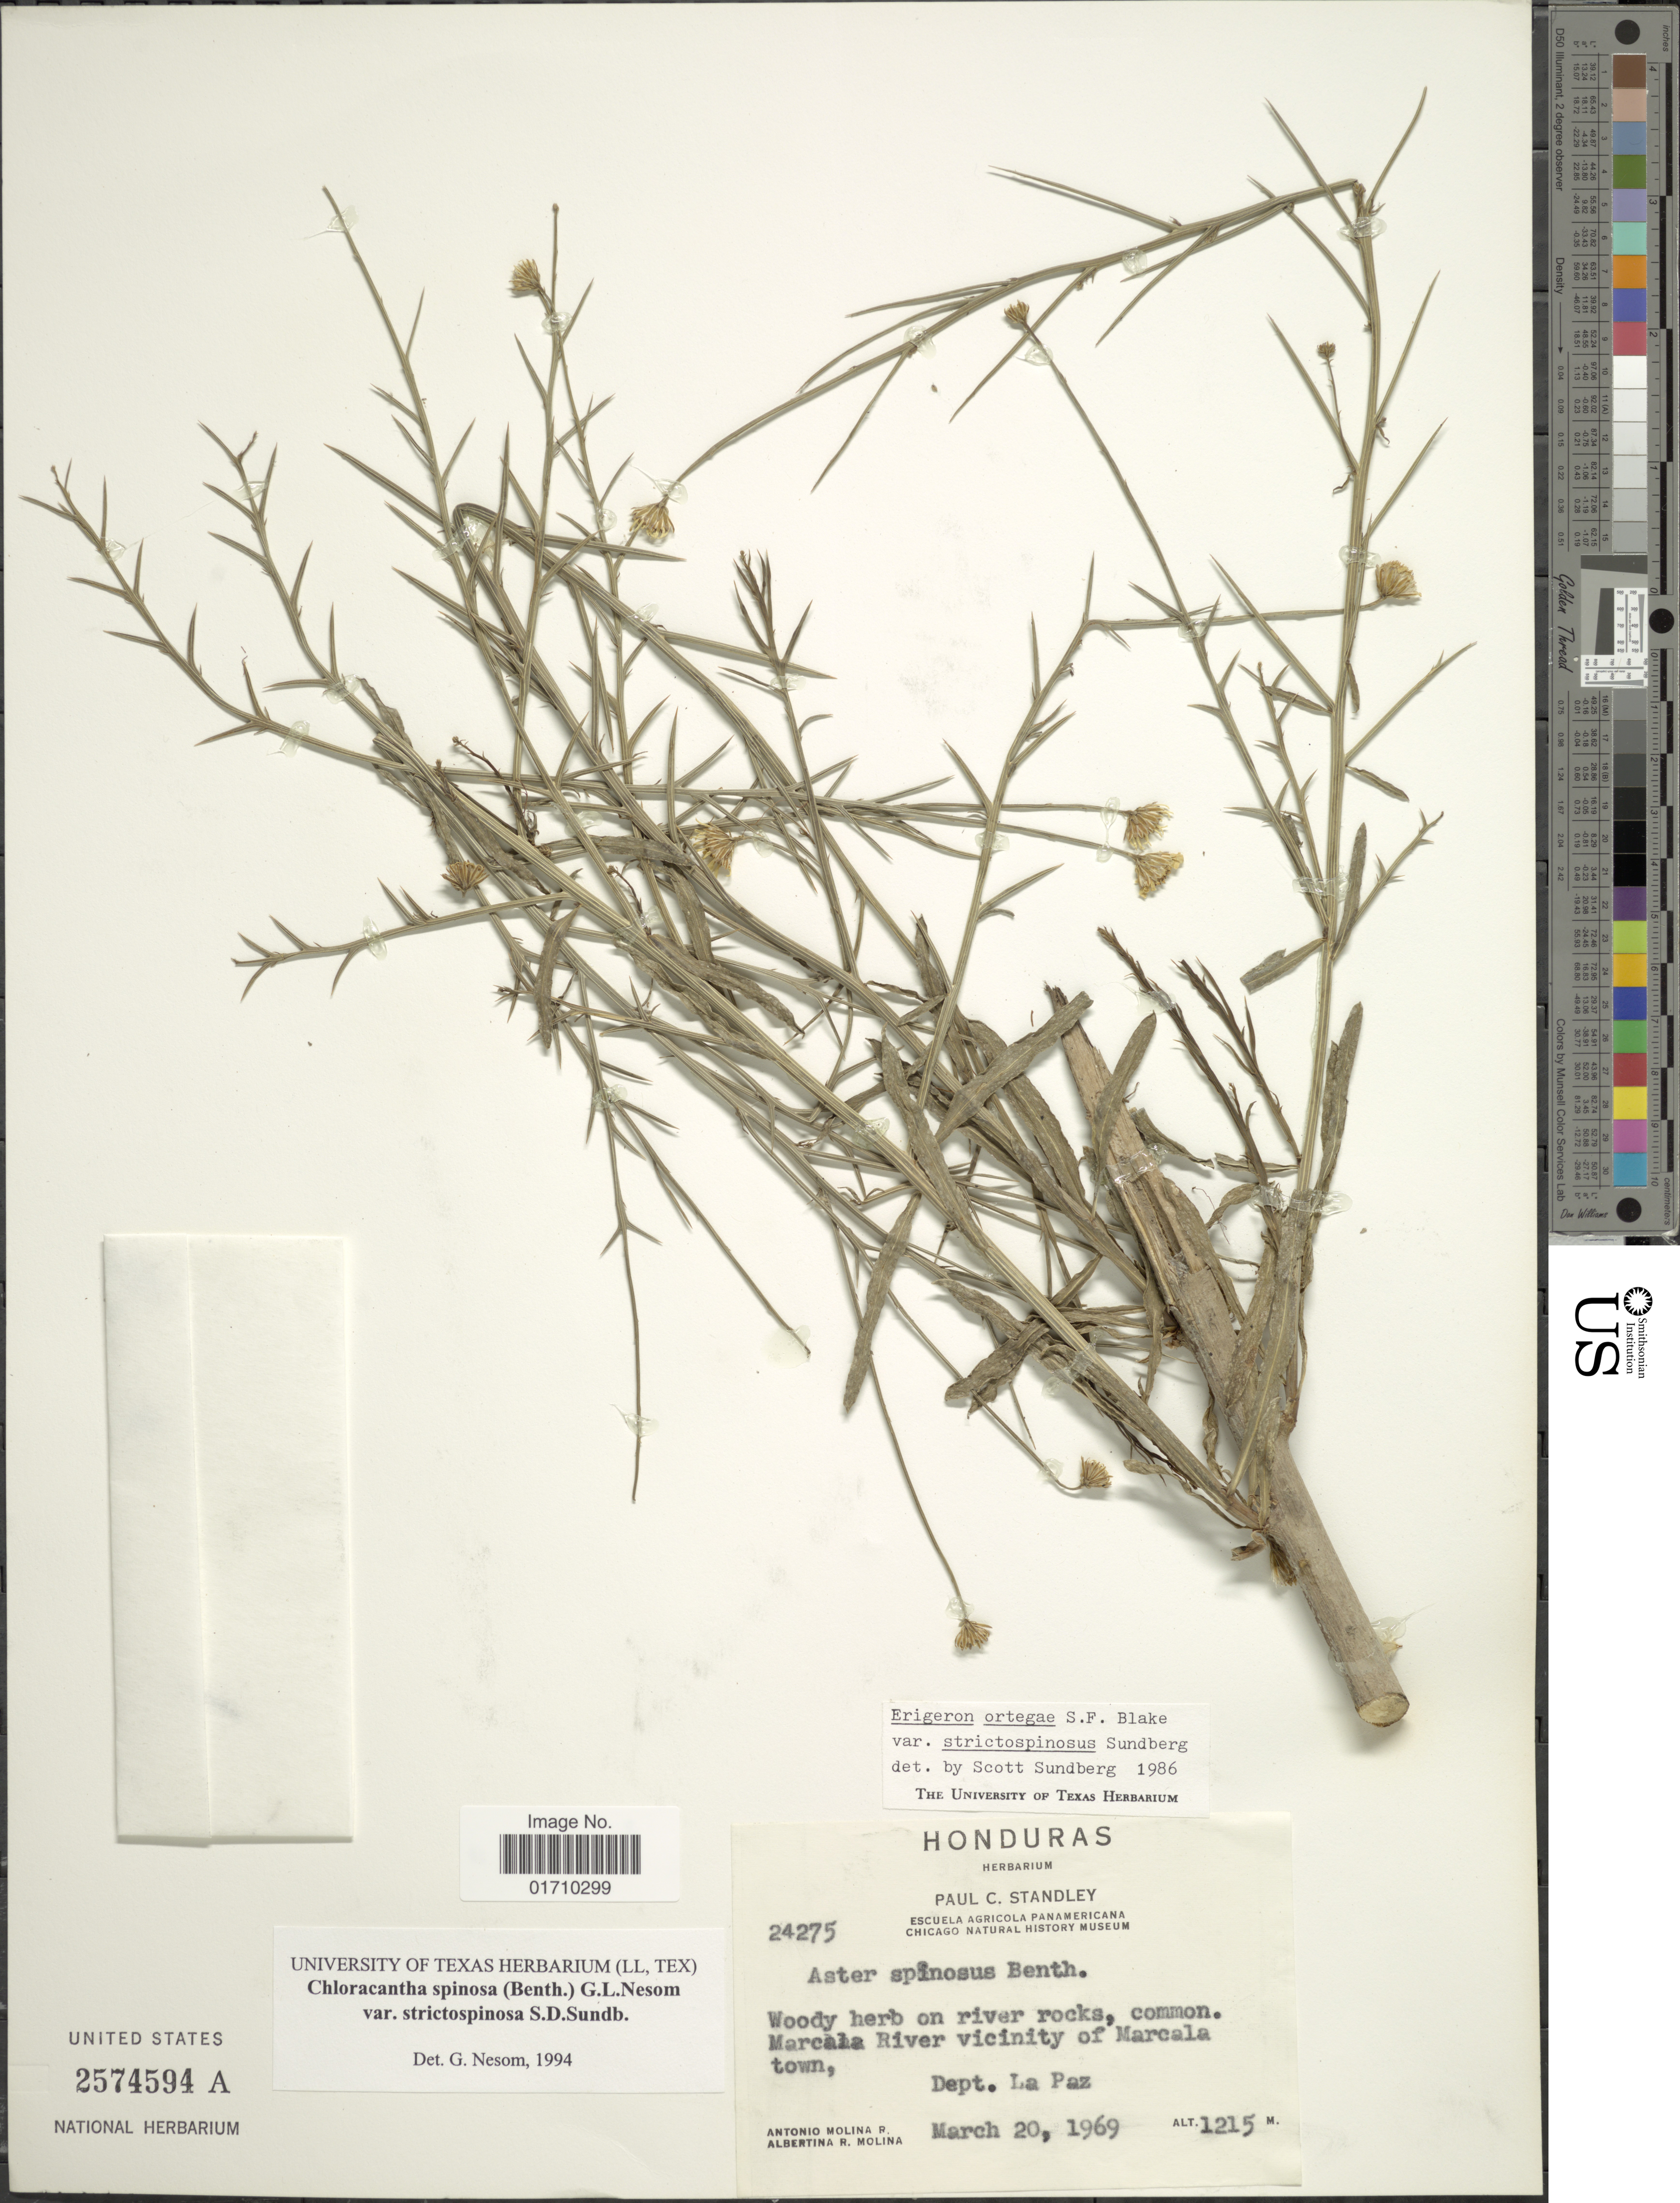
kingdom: Plantae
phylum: Tracheophyta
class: Magnoliopsida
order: Asterales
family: Asteraceae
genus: Chloracantha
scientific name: Chloracantha spinosa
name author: (Benth.) G.L. Nesom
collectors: A. Molina R. & A. R. Molina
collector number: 24275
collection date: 1969-03-20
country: Honduras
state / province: La Paz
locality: Marcala River vicinity of Marcala, town, Dept La Paz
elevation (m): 1215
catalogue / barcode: US 2574594A